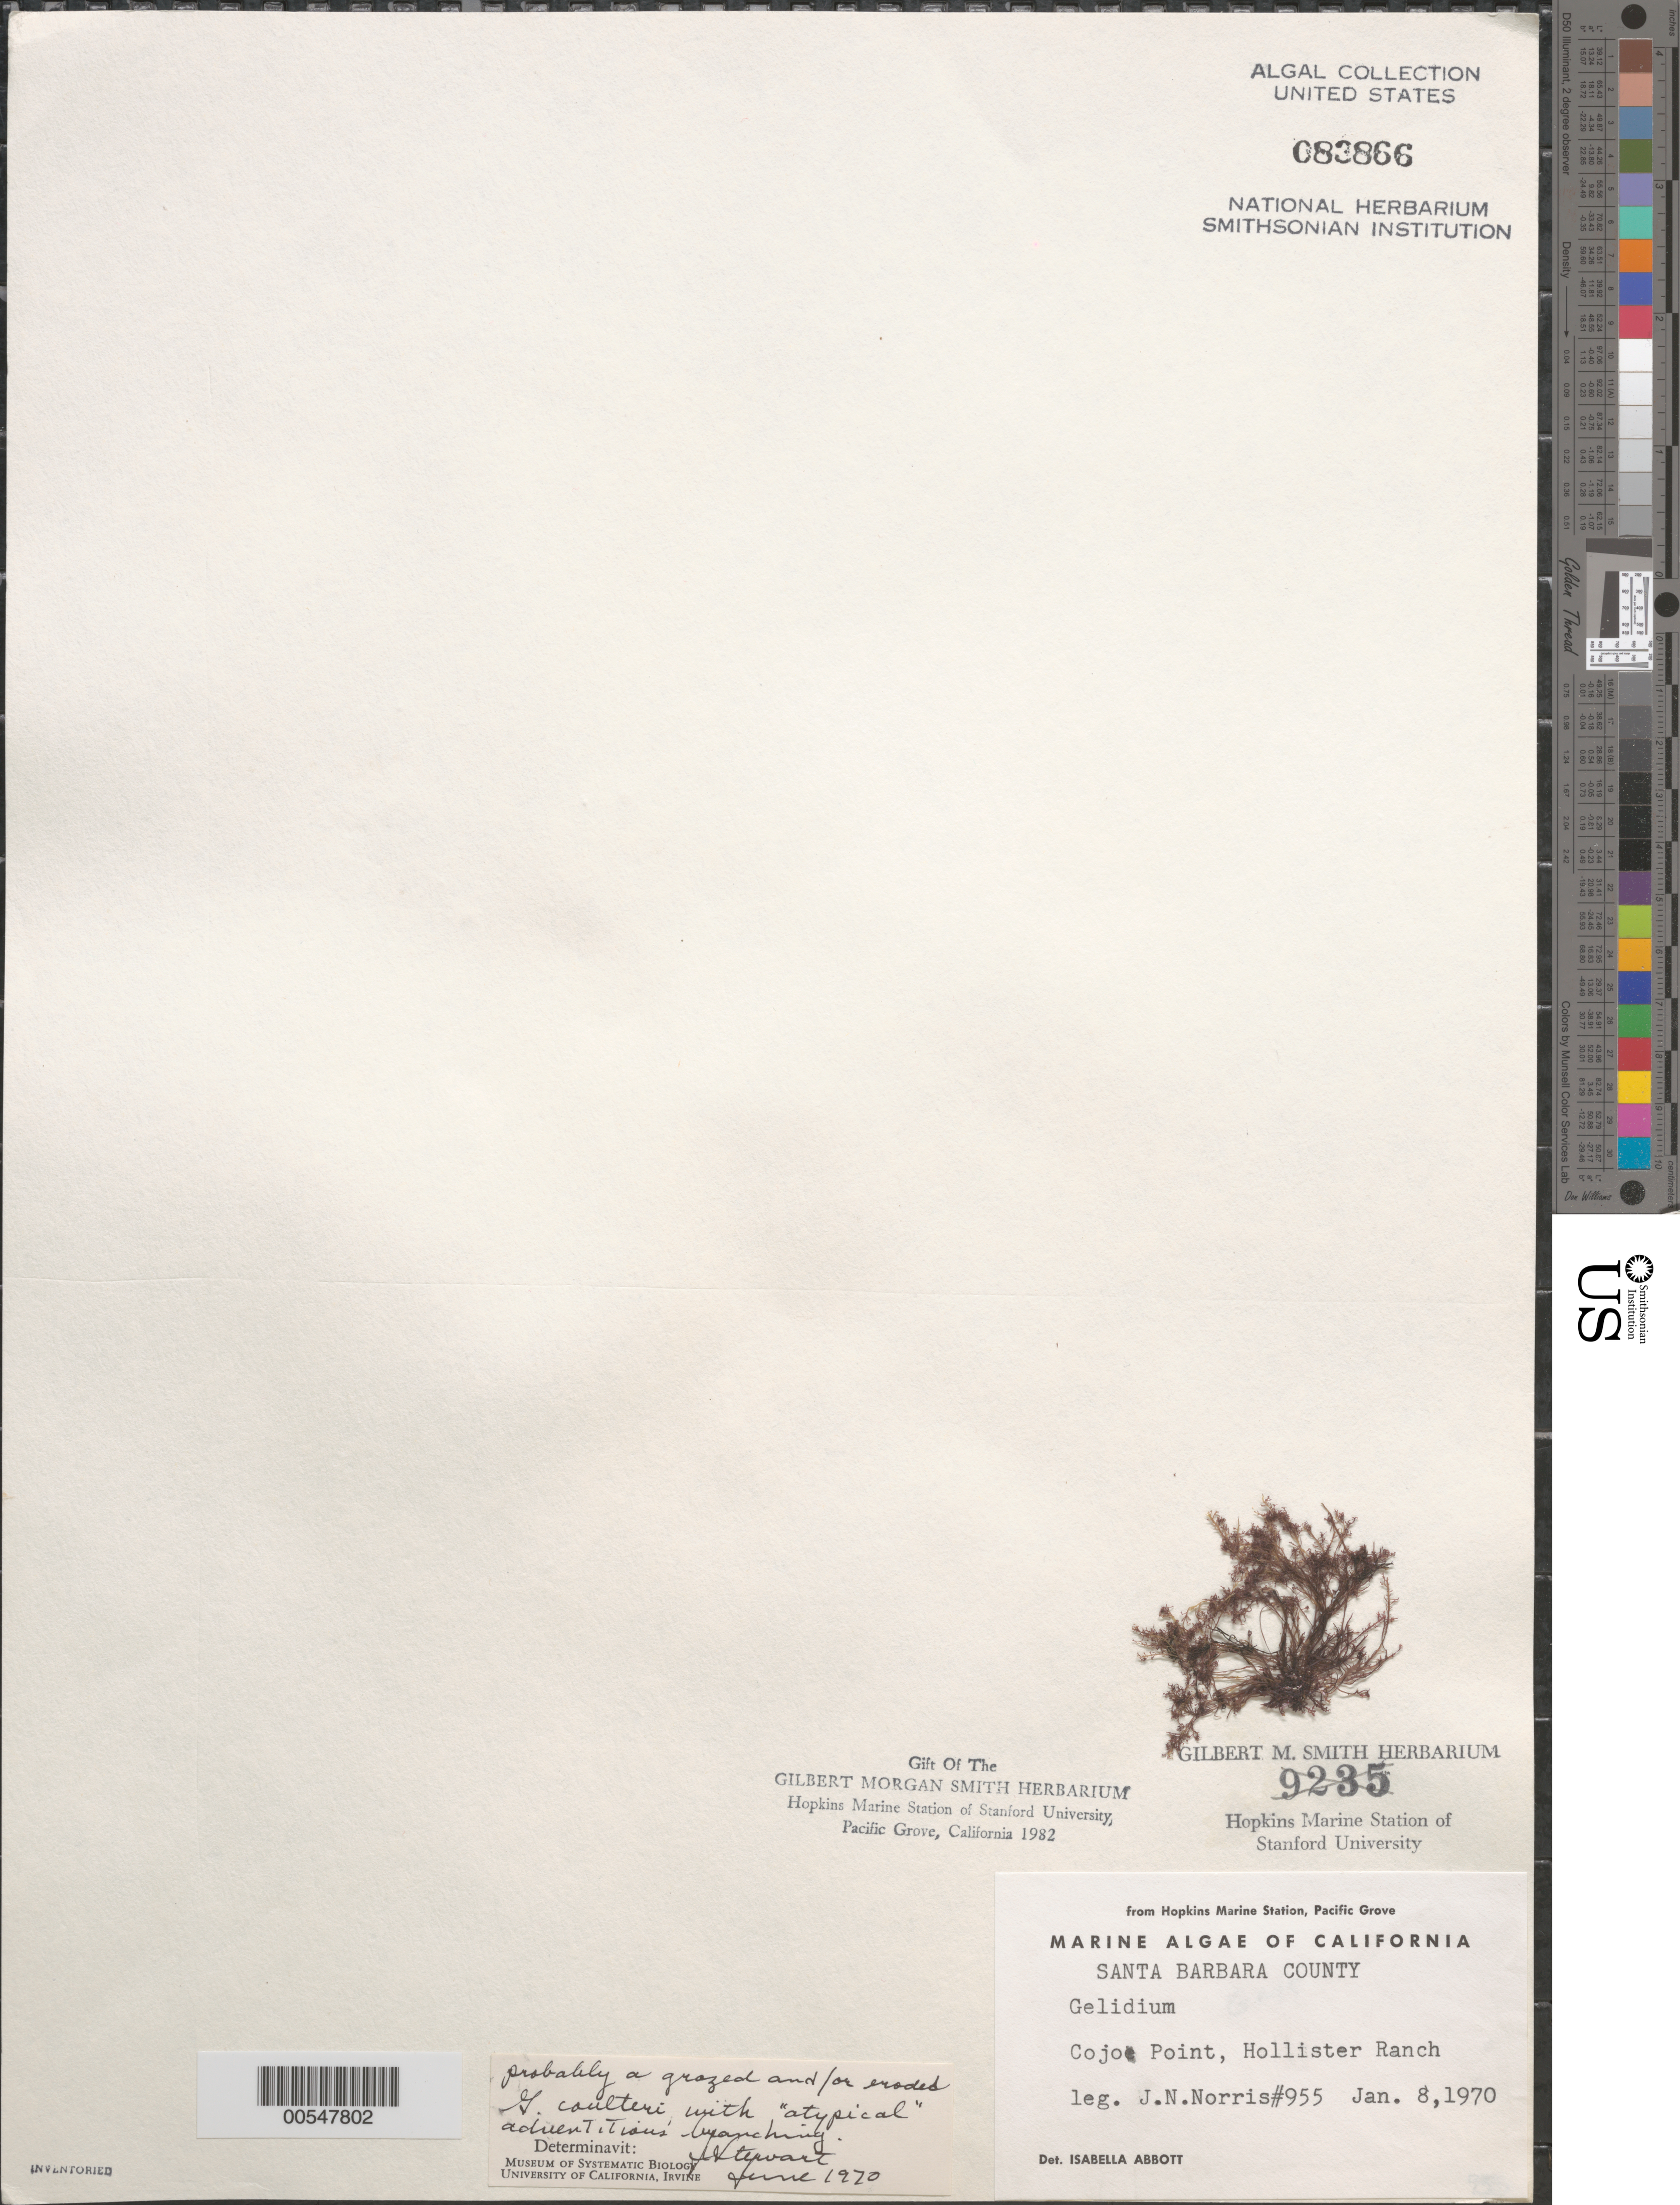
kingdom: Plantae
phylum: Rhodophyta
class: Florideophyceae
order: Gelidiales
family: Gelidiaceae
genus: Gelidium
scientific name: Gelidium coulteri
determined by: Stewart, J.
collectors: J. N. Norris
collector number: JN-955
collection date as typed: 08 Jan 1970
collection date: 1970-01-08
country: United States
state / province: California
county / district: Santa Barbara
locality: Cojo Point, Hollister Ranch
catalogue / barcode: US 83866